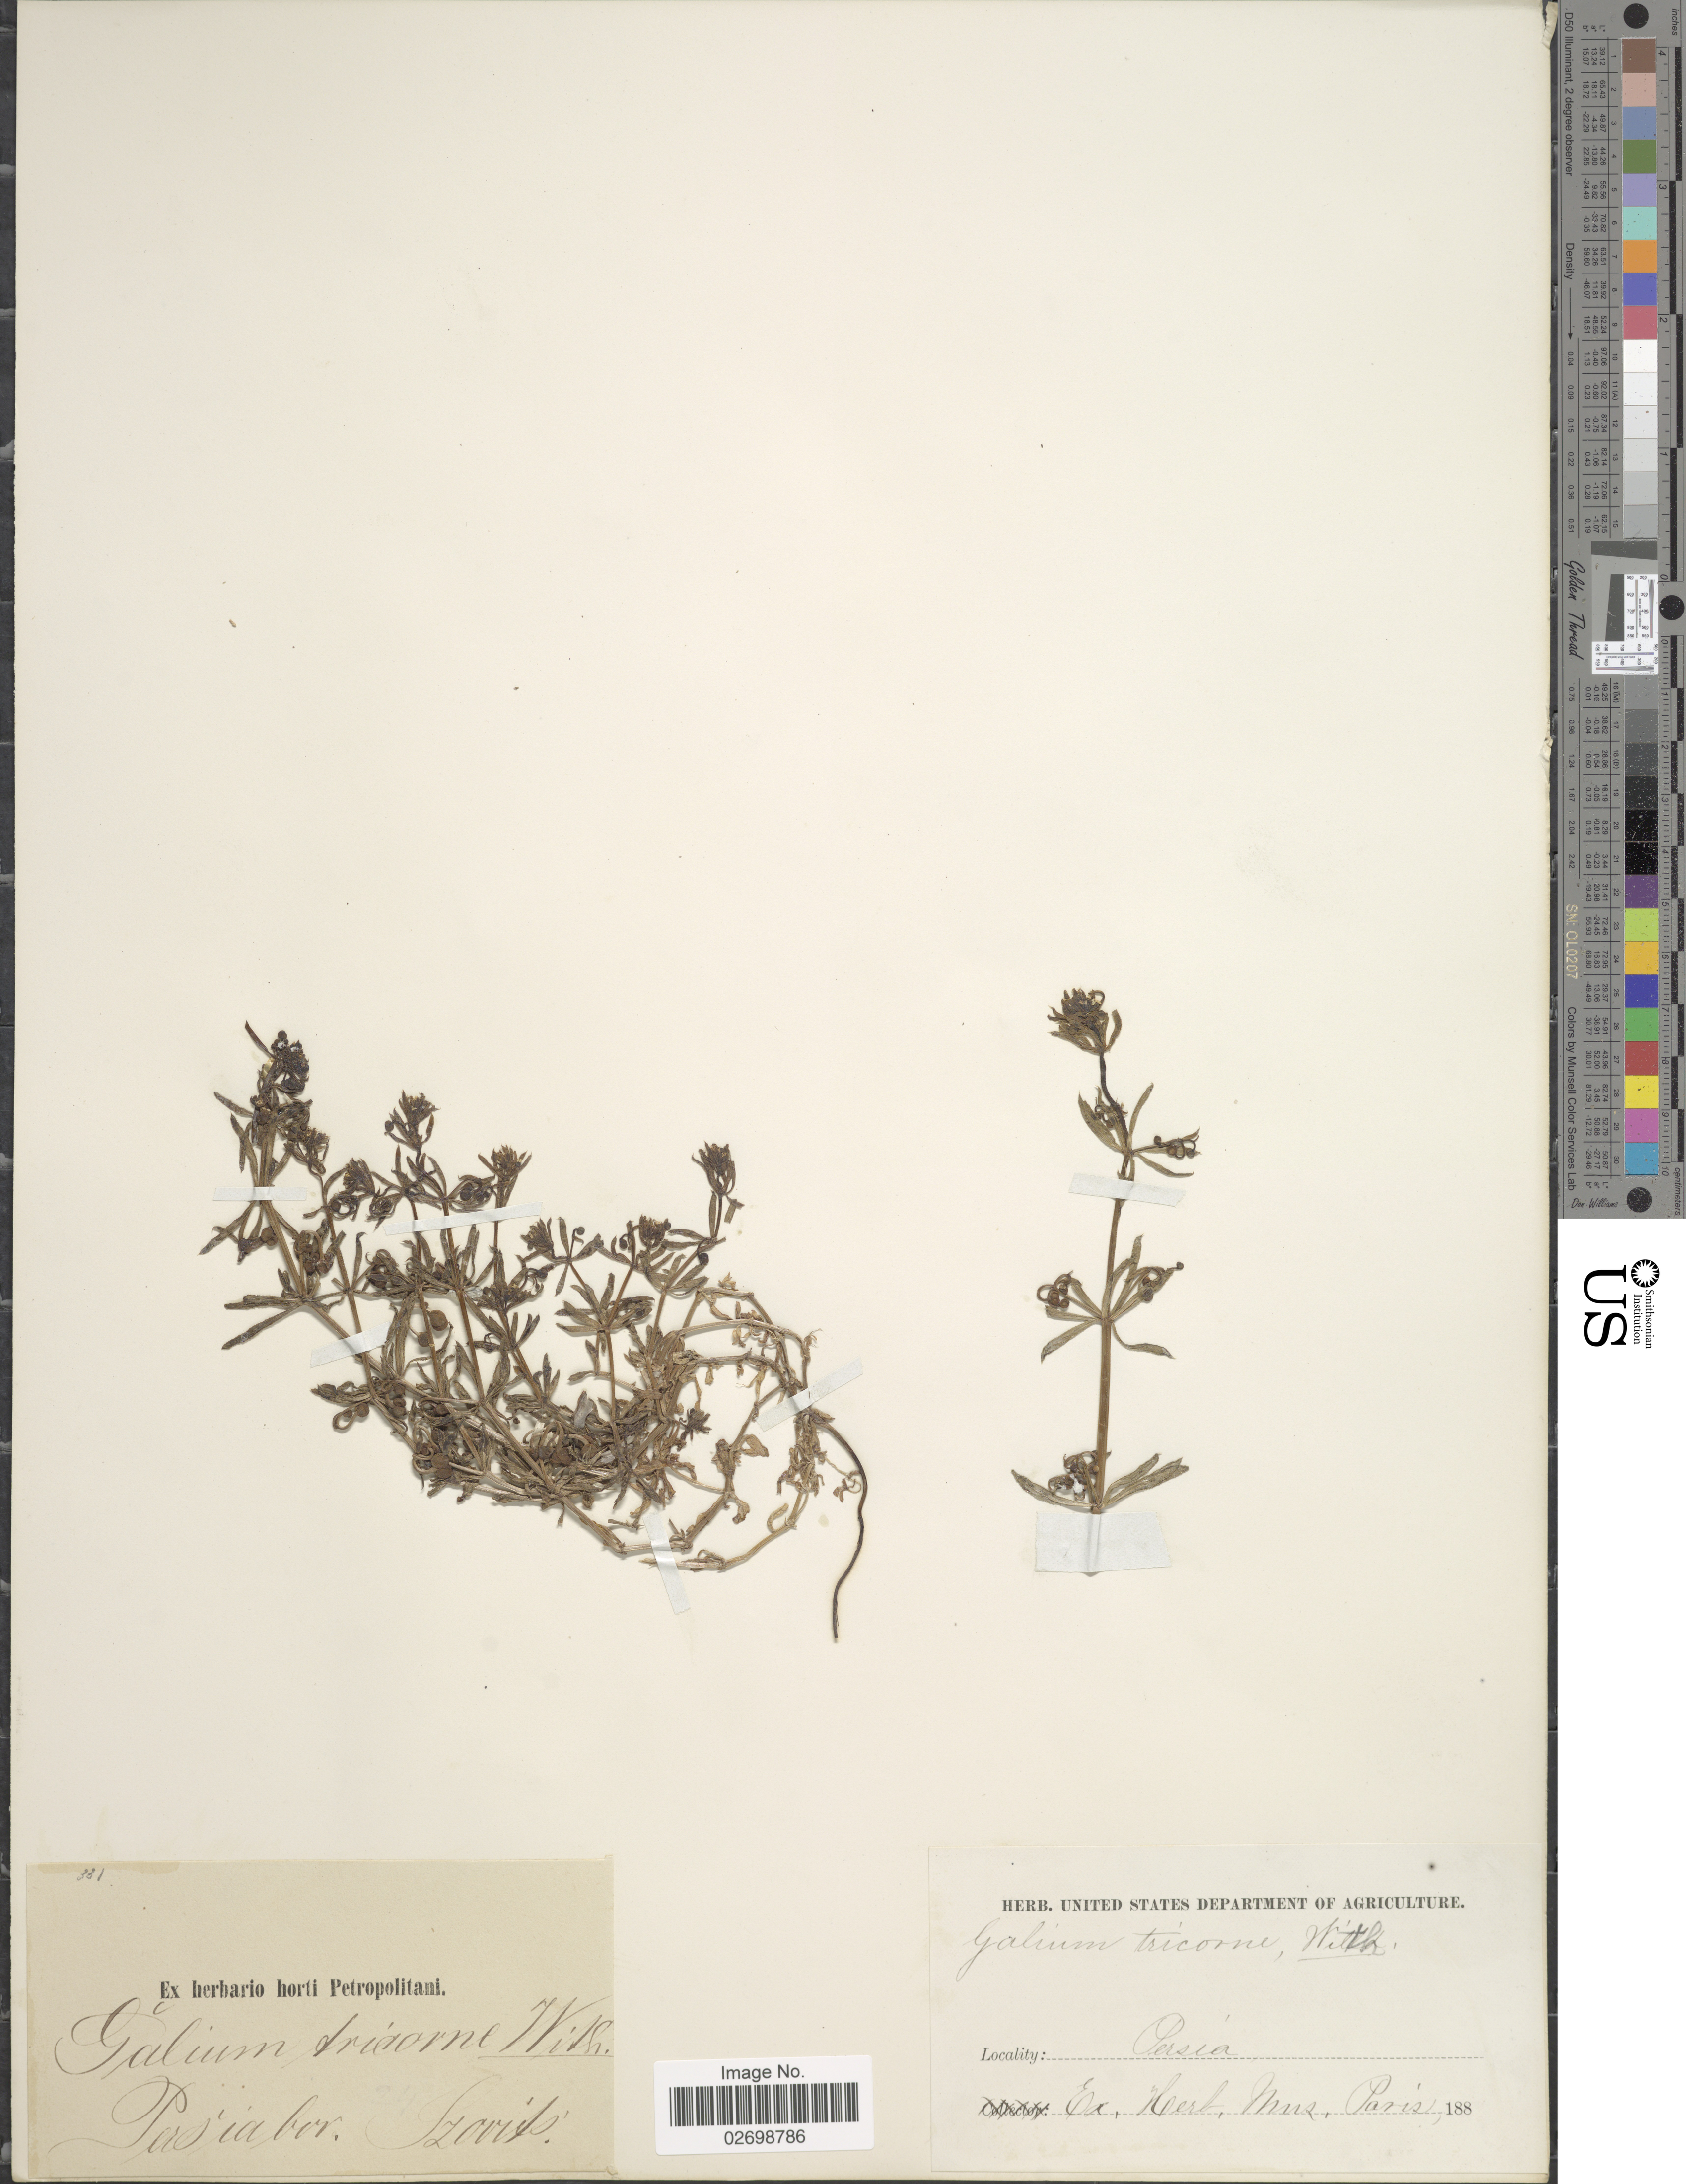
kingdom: Plantae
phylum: Tracheophyta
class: Magnoliopsida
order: Gentianales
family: Rubiaceae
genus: Galium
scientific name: Galium tricornutum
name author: Dandy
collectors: Szovits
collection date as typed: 188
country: Iran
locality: Persia